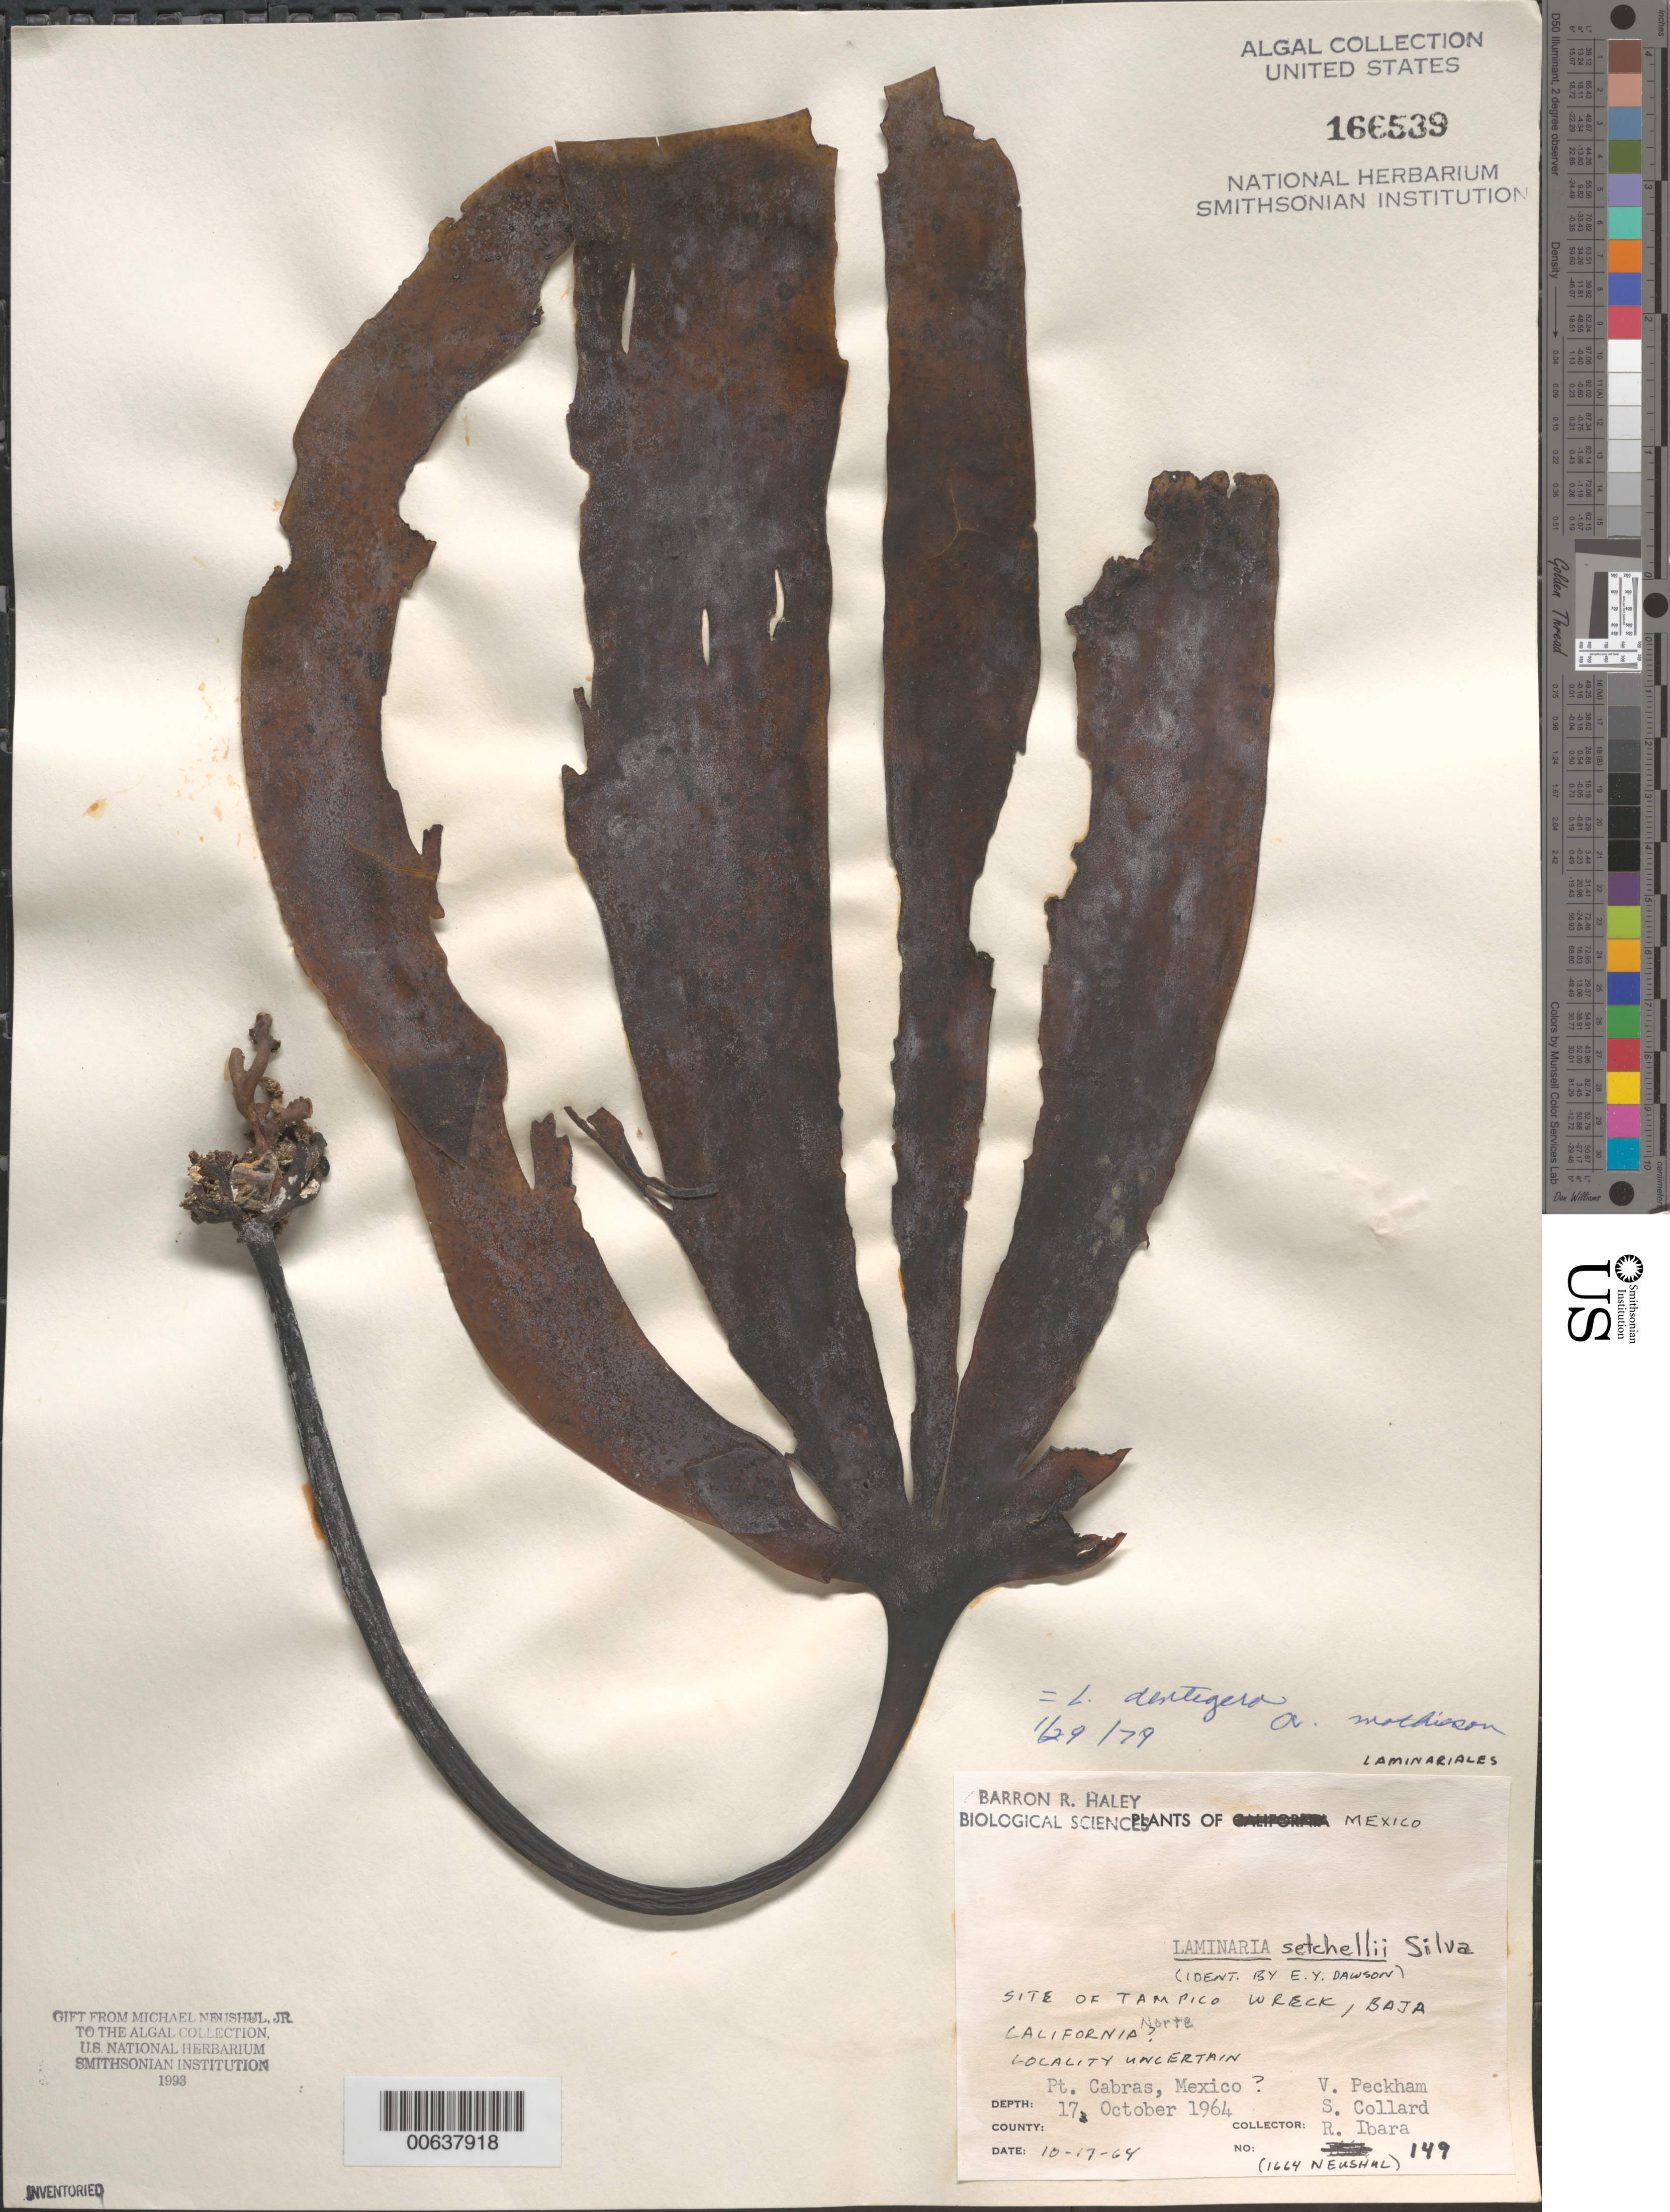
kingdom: Chromista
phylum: Ochrophyta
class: Phaeophyceae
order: Laminariales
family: Laminariaceae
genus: Laminaria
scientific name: Laminaria dentigera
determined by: Mathieson, A. C.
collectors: V. Peckham, S. Collard & R. Ibara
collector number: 149 & Neushul 1664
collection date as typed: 17 Oct 1964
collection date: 1964-10-17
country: Mexico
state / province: Baja California Norte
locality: Tampico Wreck Bay, Punta Cabras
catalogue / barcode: US 166539